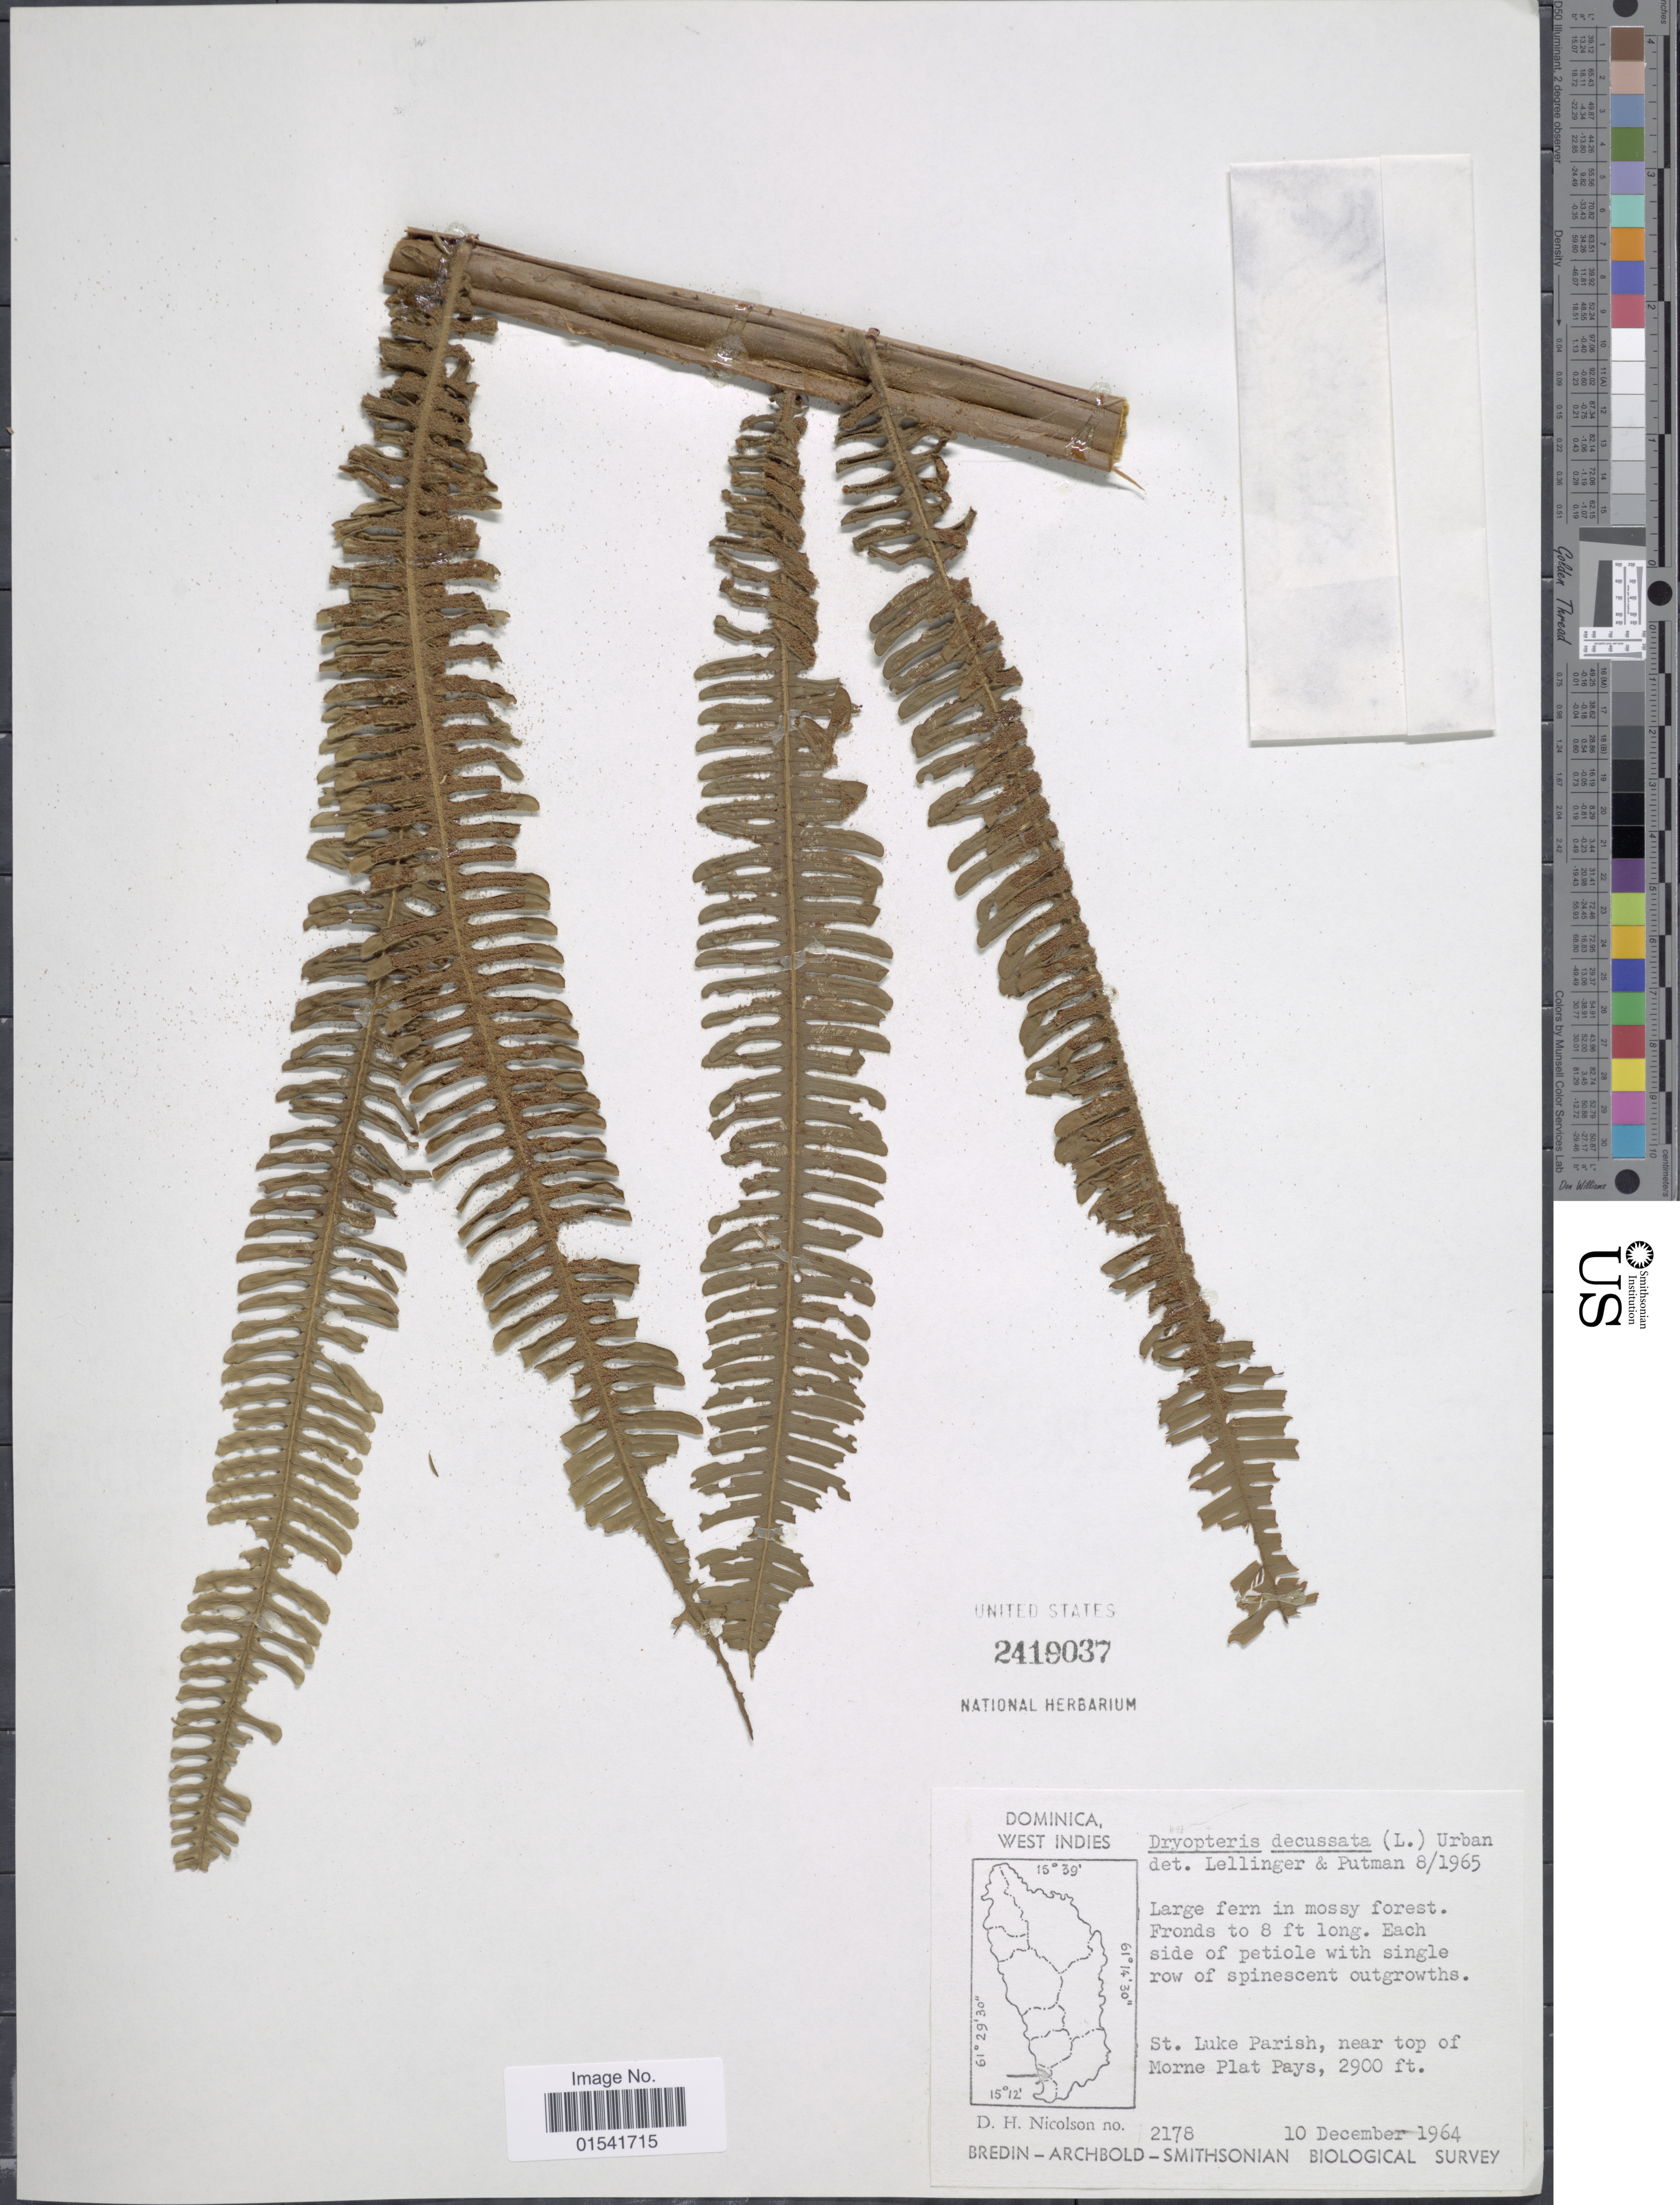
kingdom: Plantae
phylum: Tracheophyta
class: Polypodiopsida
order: Polypodiales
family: Thelypteridaceae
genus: Steiropteris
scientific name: Steiropteris decussata (L.) comb. nov., ined. 2015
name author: (L.)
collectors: D. H. Nicolson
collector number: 2178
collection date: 1964-12-10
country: Dominica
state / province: St. Luke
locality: West Indies, St. Luke Parish, near top of Morne Plat Pays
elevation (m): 884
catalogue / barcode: US 2419037